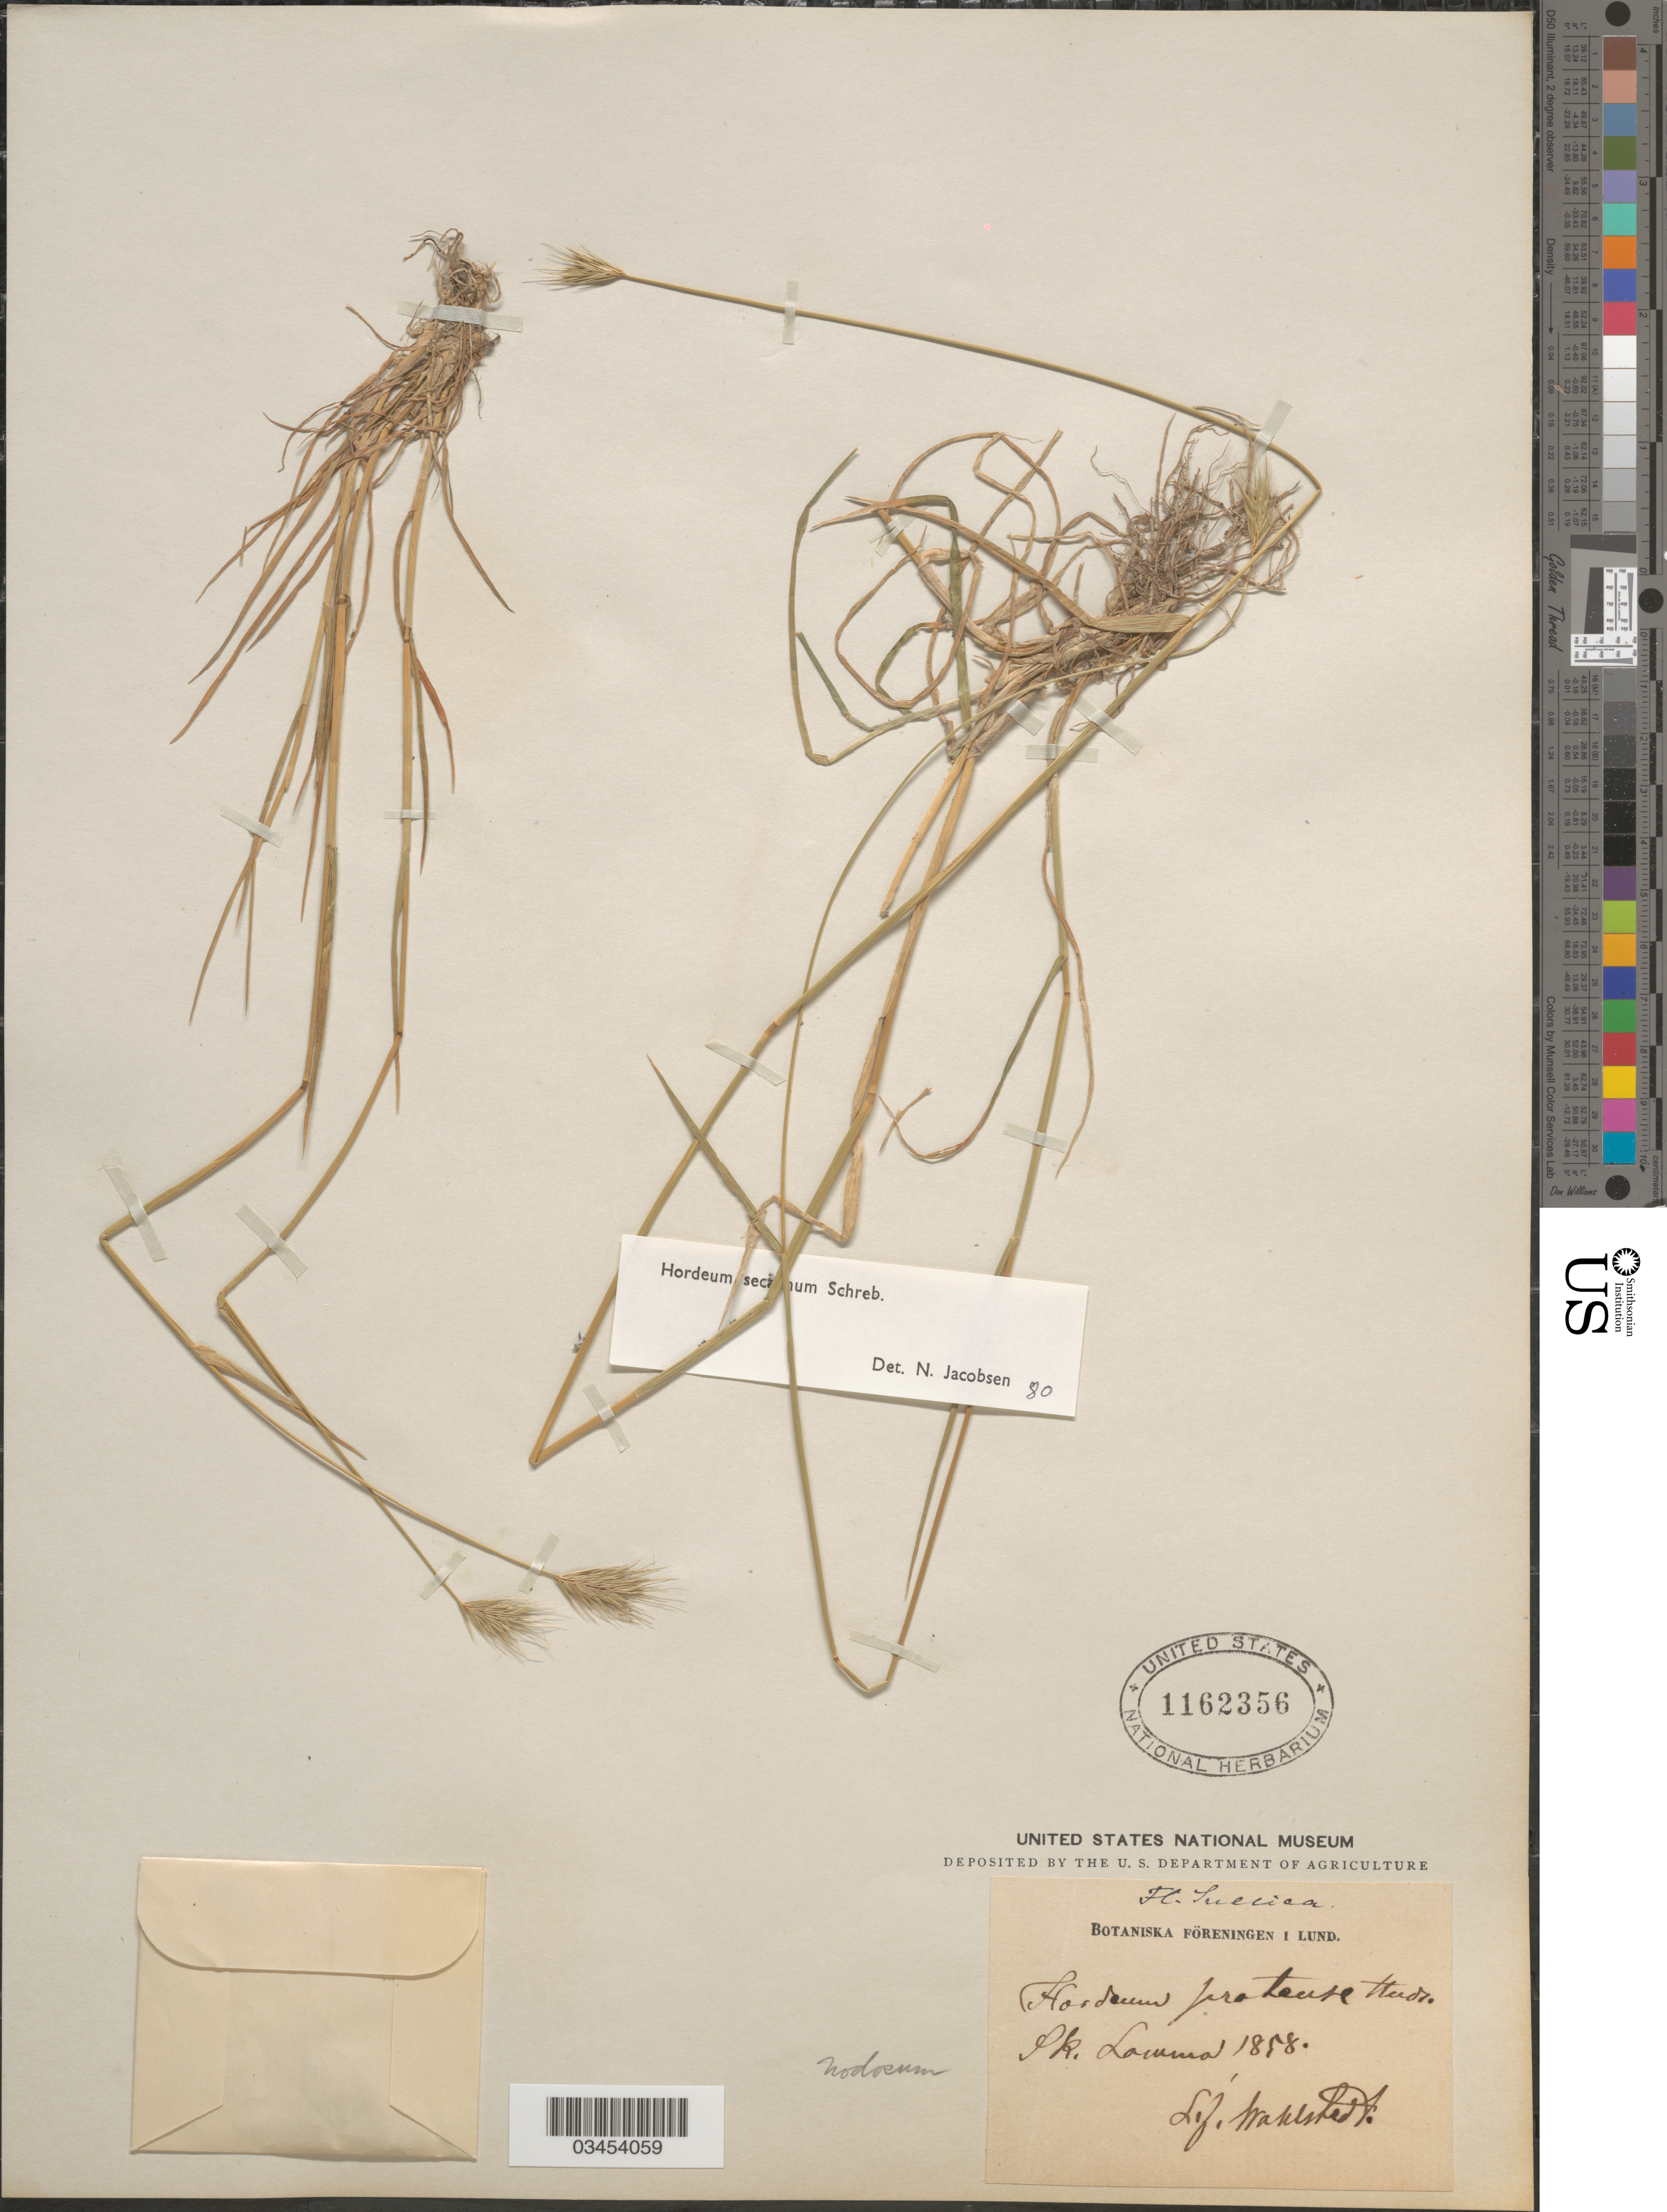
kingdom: Plantae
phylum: Tracheophyta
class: Liliopsida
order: Poales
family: Poaceae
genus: Hordeum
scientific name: Hordeum secalinum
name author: Schreb.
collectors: L. J. Wahlstedt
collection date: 1858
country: Sweden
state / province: Skåne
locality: Suecica. Sk. Lamma.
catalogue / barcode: US 1162356